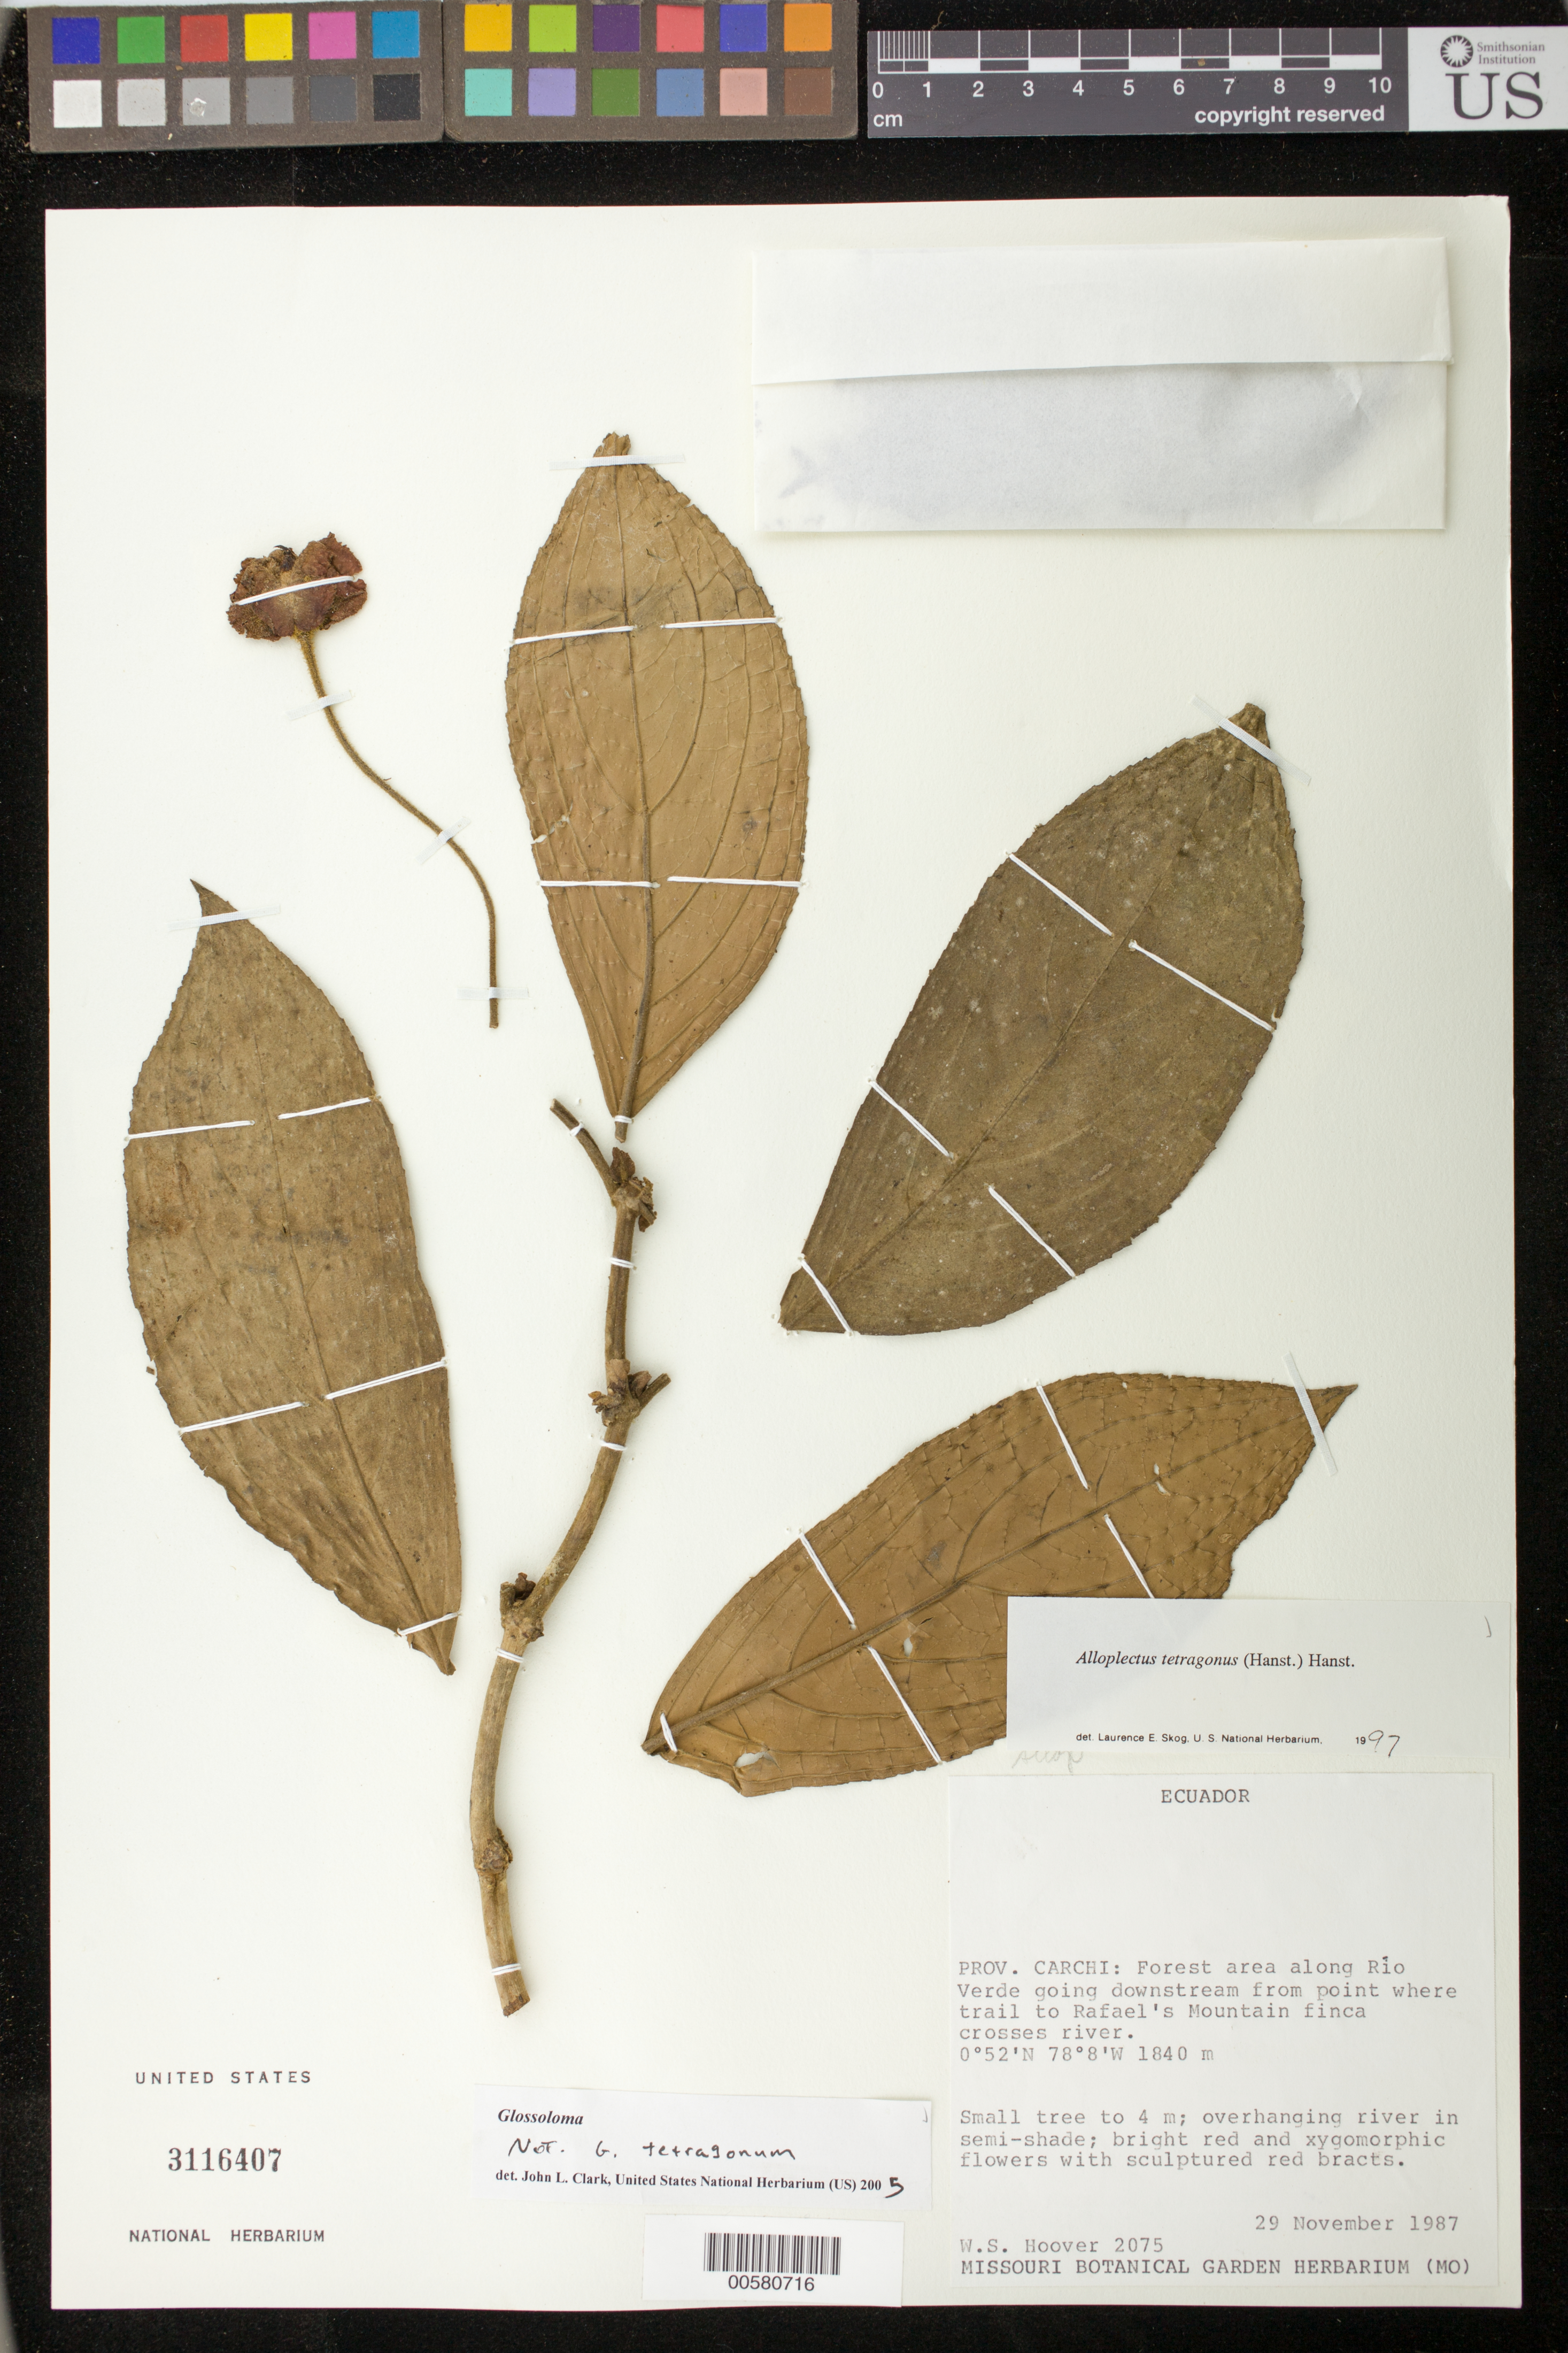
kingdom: Plantae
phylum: Tracheophyta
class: Magnoliopsida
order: Lamiales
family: Gesneriaceae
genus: Glossoloma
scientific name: Glossoloma sp.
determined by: Clark, J. L., (SEL), The Marie Selby Botanical Garden (UNITED STATES)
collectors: W. S. Hoover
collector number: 2075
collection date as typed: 29 Nov 1987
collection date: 1987-11-29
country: Ecuador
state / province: Carchi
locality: Río Verde going downstream from point where trail to Rafael's Mountain finca crosses river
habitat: Forest area along river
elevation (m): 1840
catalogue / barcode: US 3116407